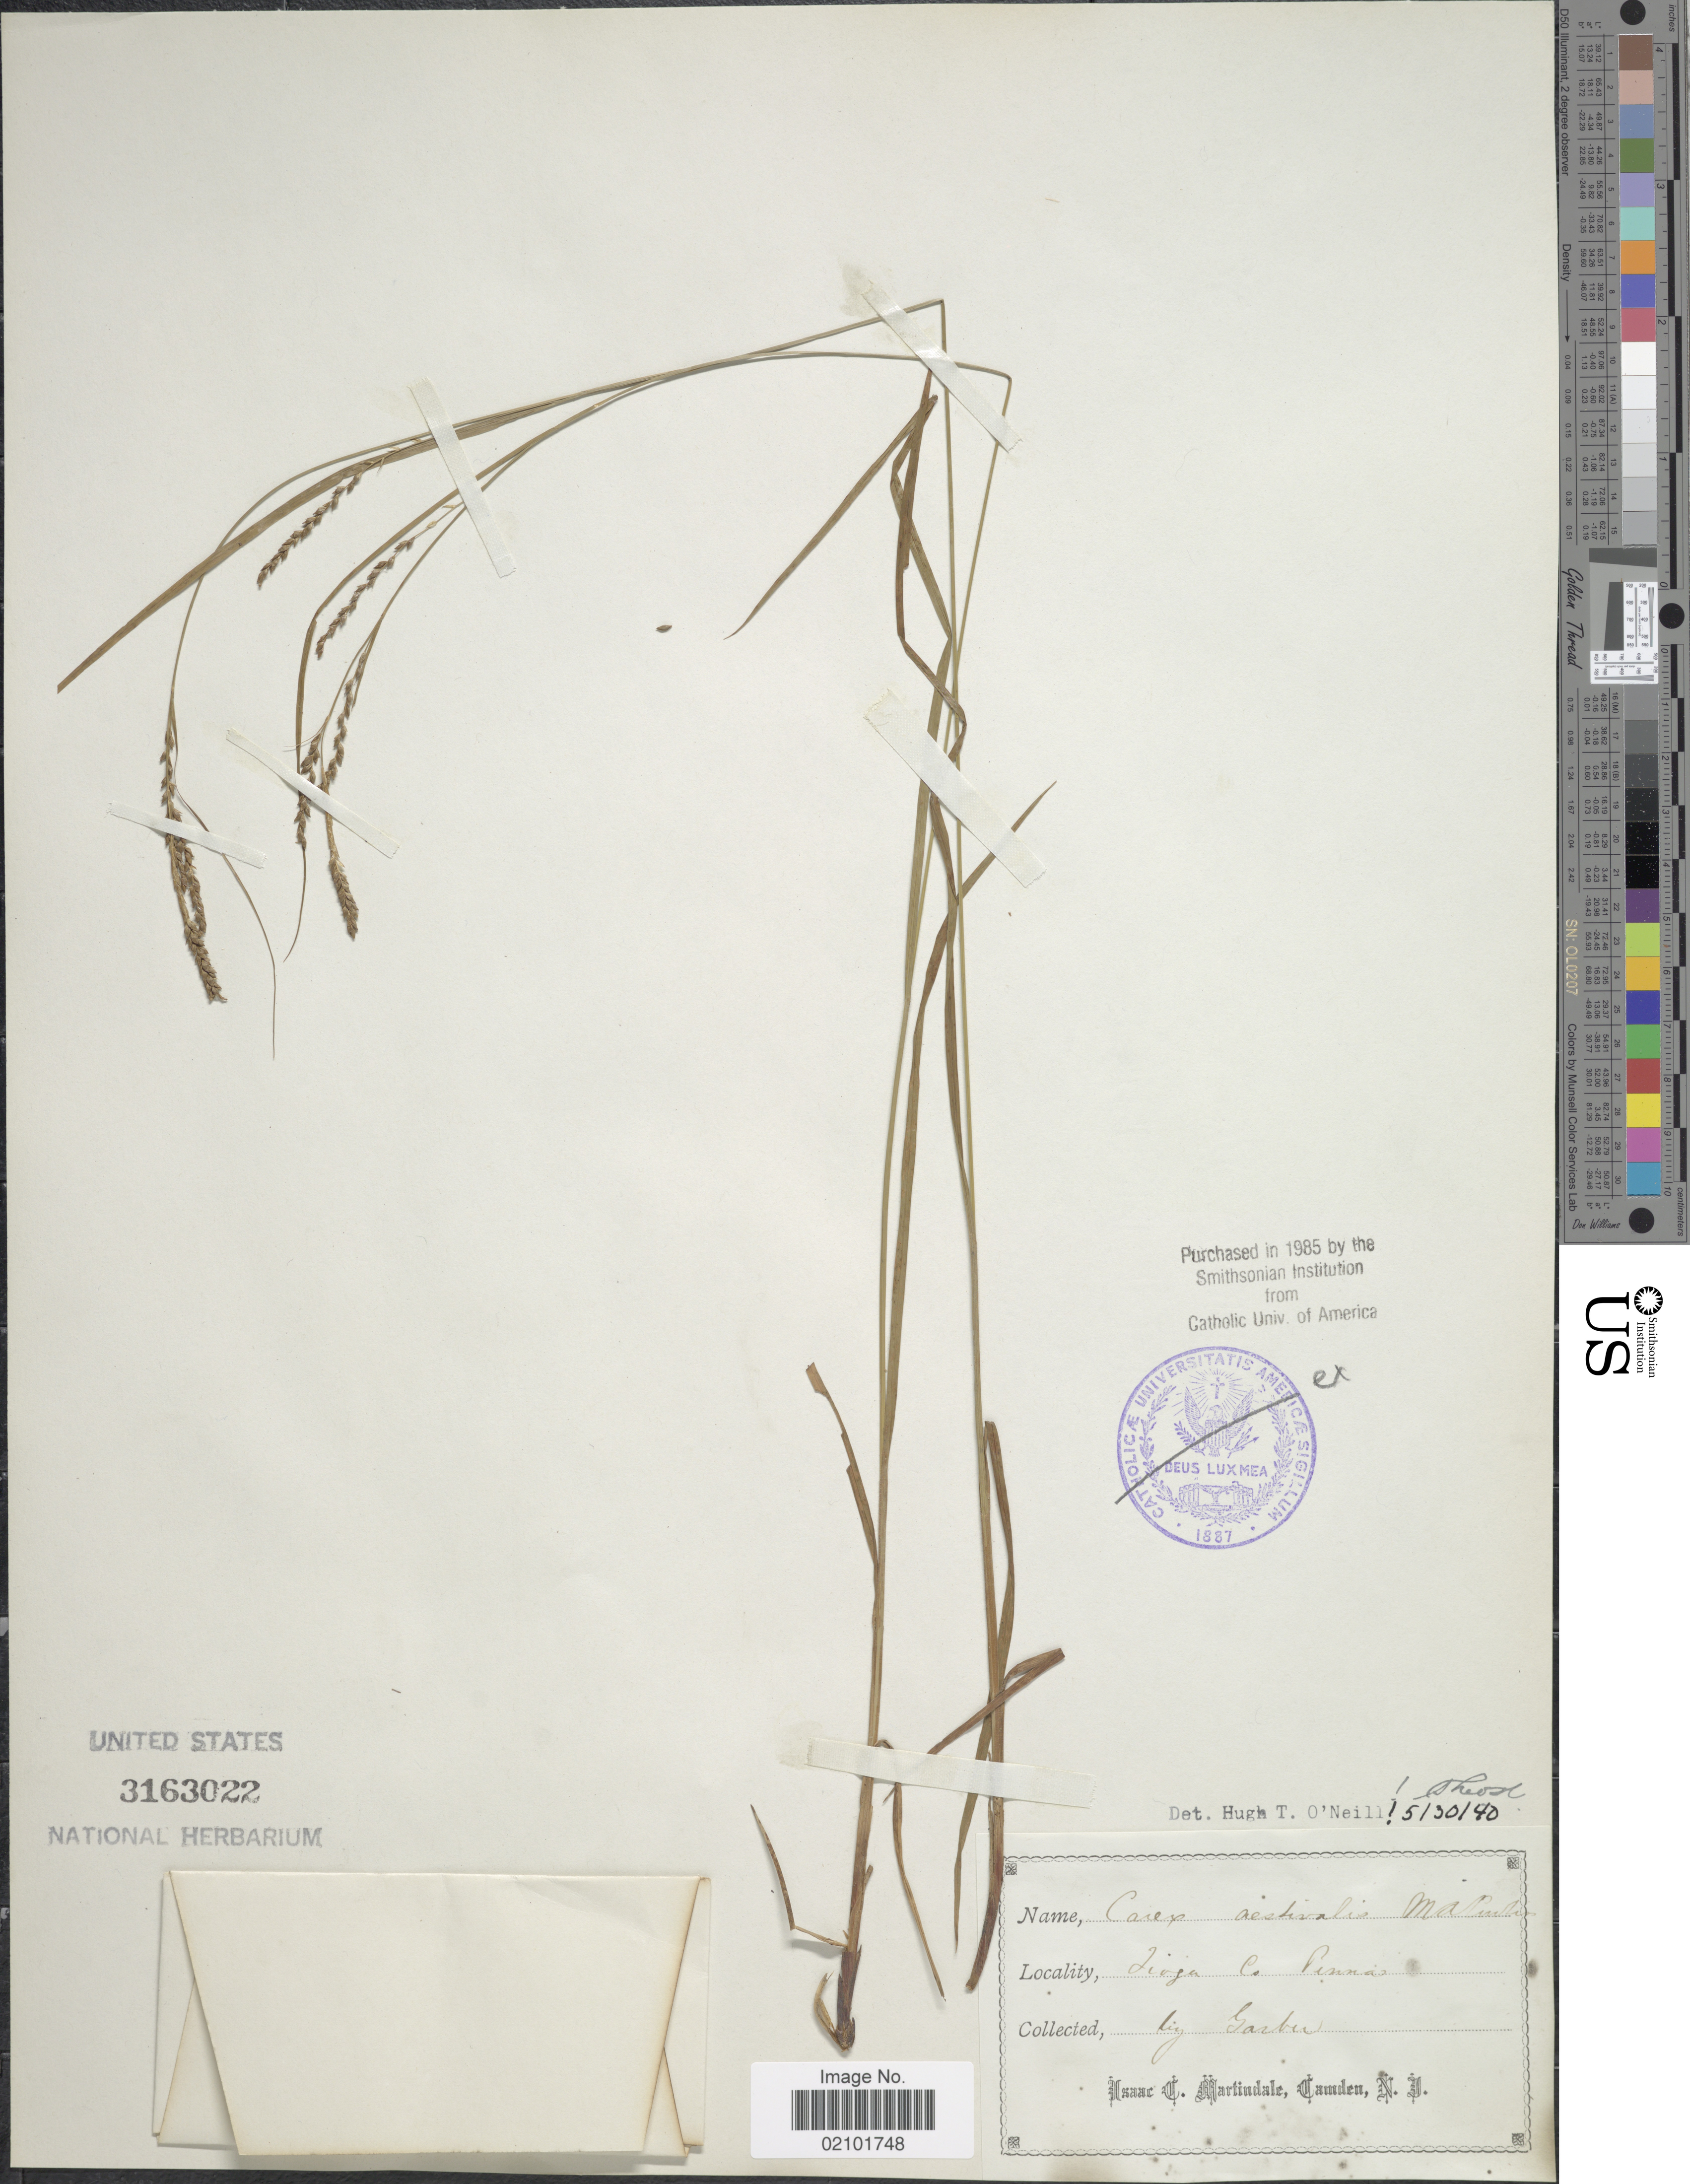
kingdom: Plantae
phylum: Tracheophyta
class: Liliopsida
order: Poales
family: Cyperaceae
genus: Carex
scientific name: Carex aestivalis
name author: M.A. Curtis ex A. Gray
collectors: -- Garber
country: United States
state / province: Pennsylvania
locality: Tioga Co.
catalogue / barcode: US 3163022